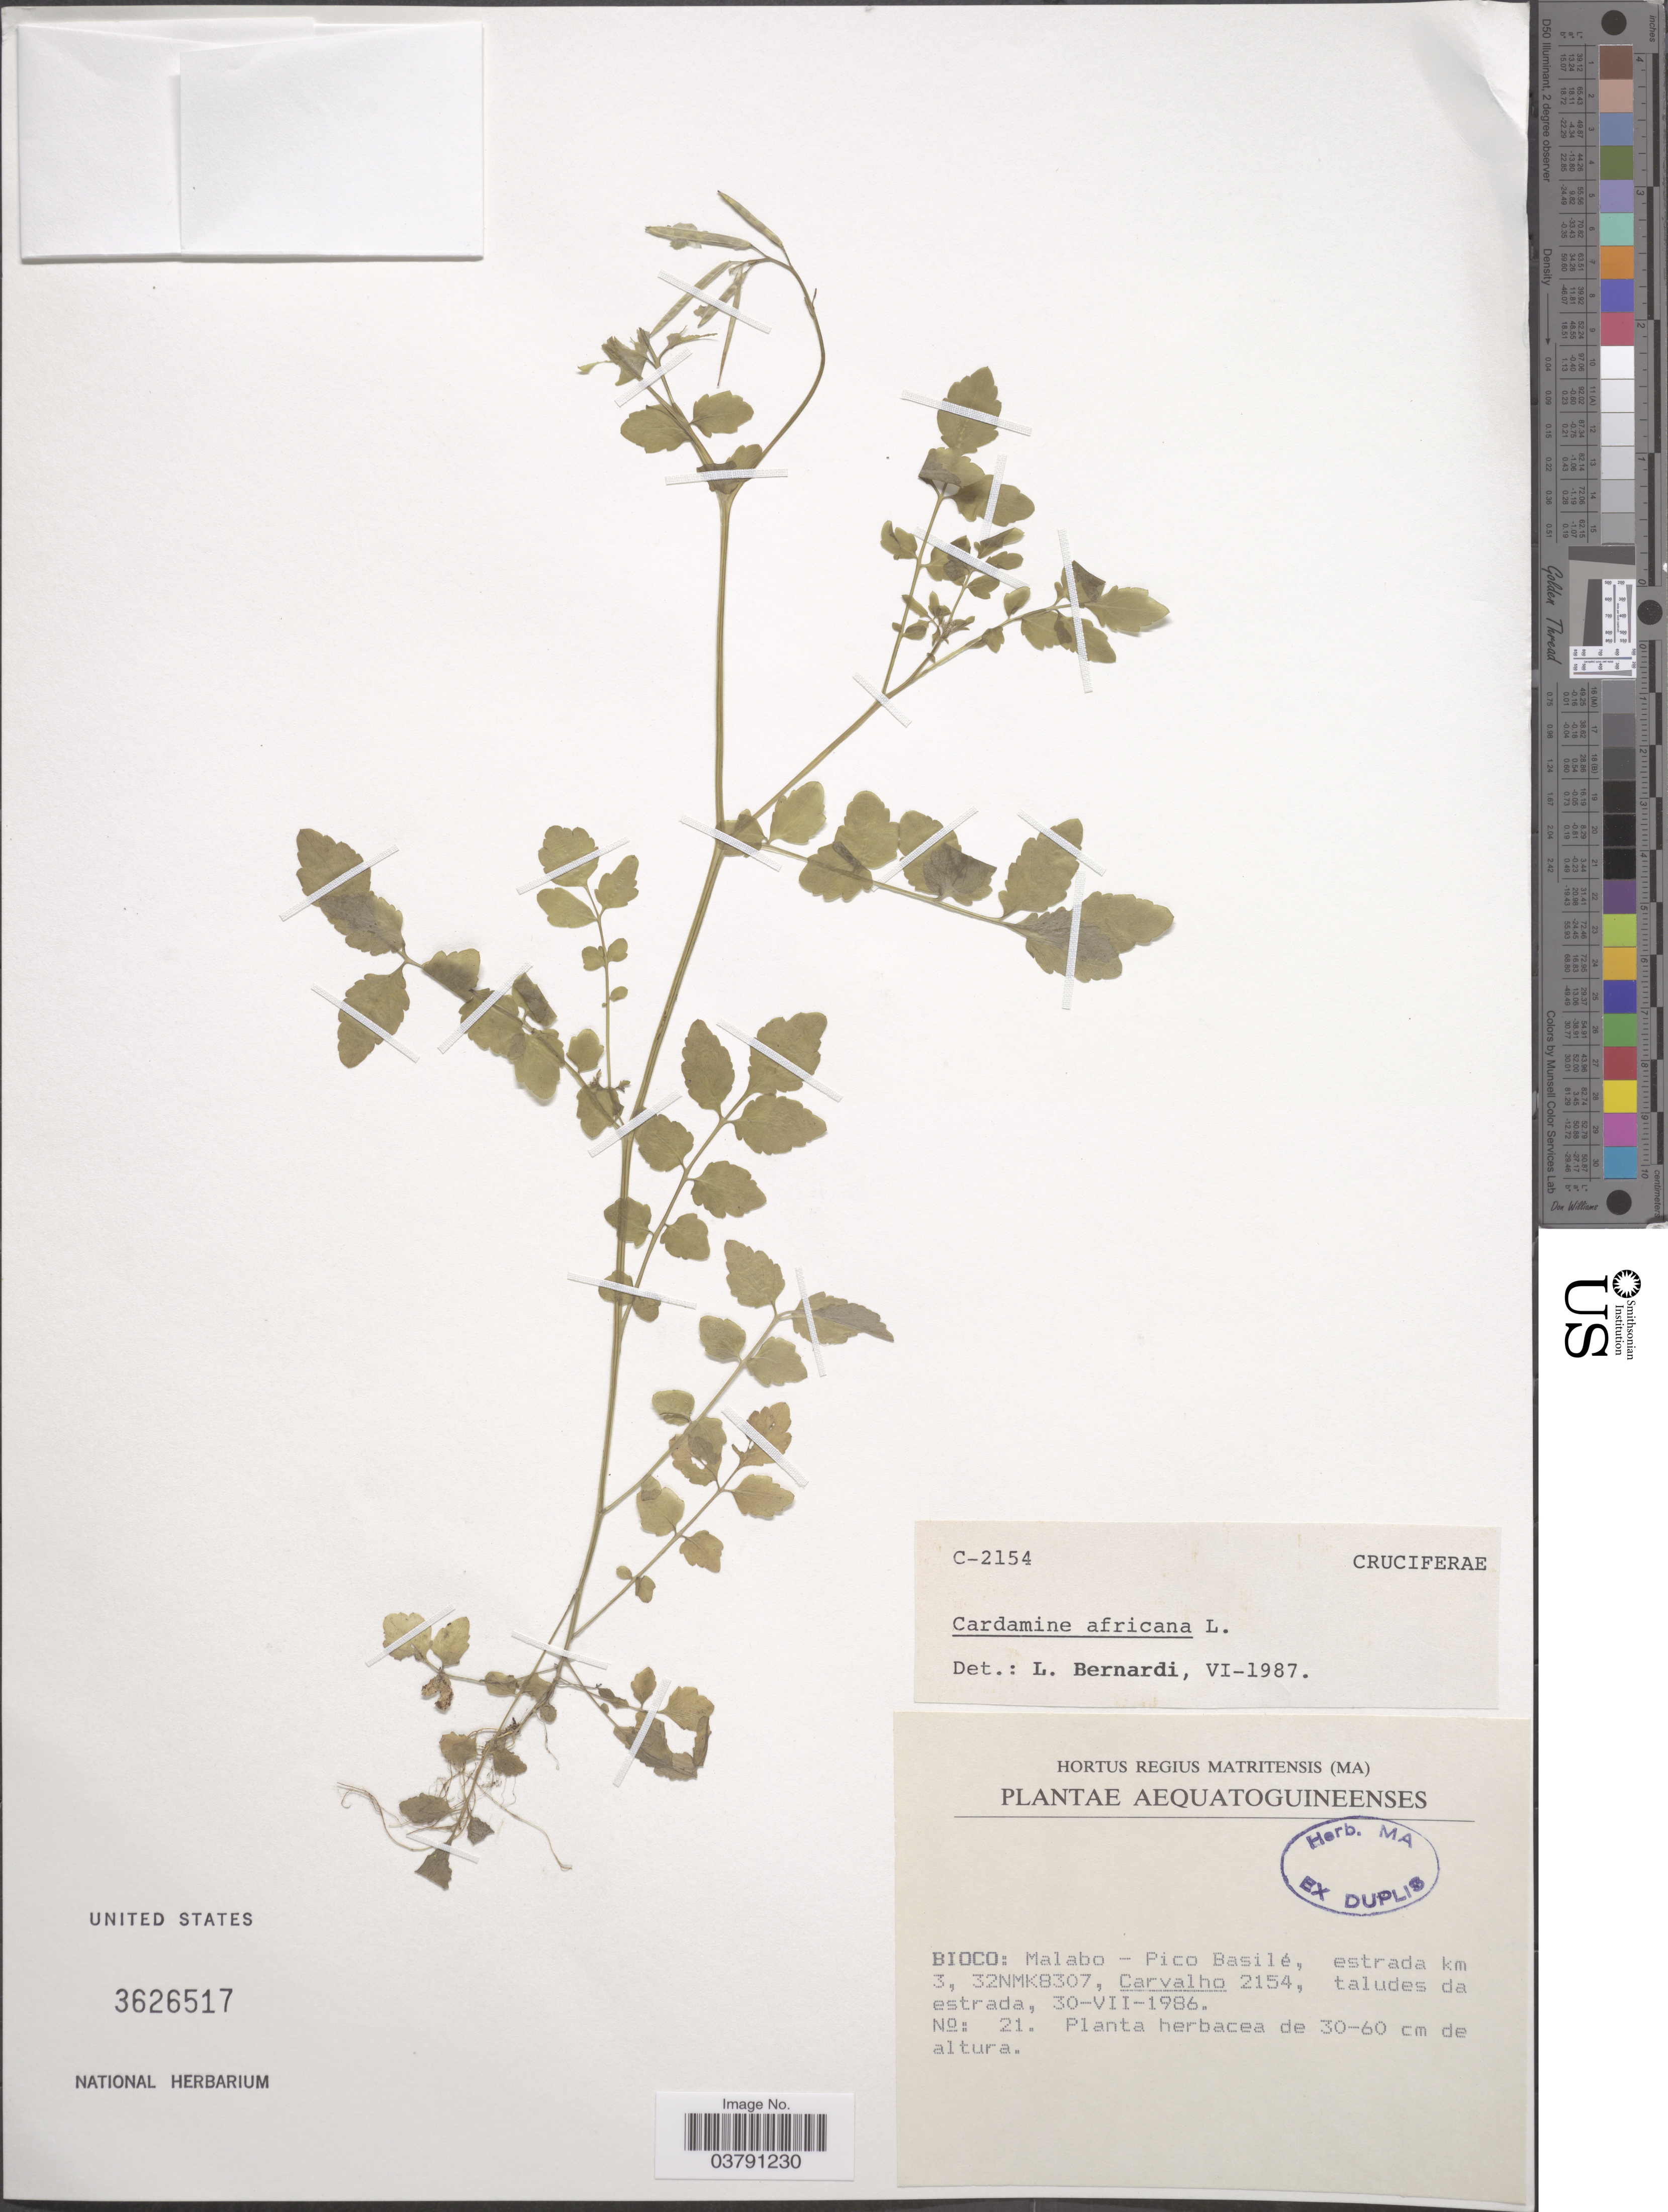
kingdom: Plantae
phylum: Tracheophyta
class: Magnoliopsida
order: Brassicales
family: Brassicaceae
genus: Cardamine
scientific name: Cardamine africana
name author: L.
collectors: Carvalho, --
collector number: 2154/21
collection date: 1986-07-30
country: Equatorial Guinea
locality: Aequatoguineenses. Bioco: Malabo - Pico Basilé, estrada km 3, 32NMK8307, taludes da estrada.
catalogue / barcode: US 3626517